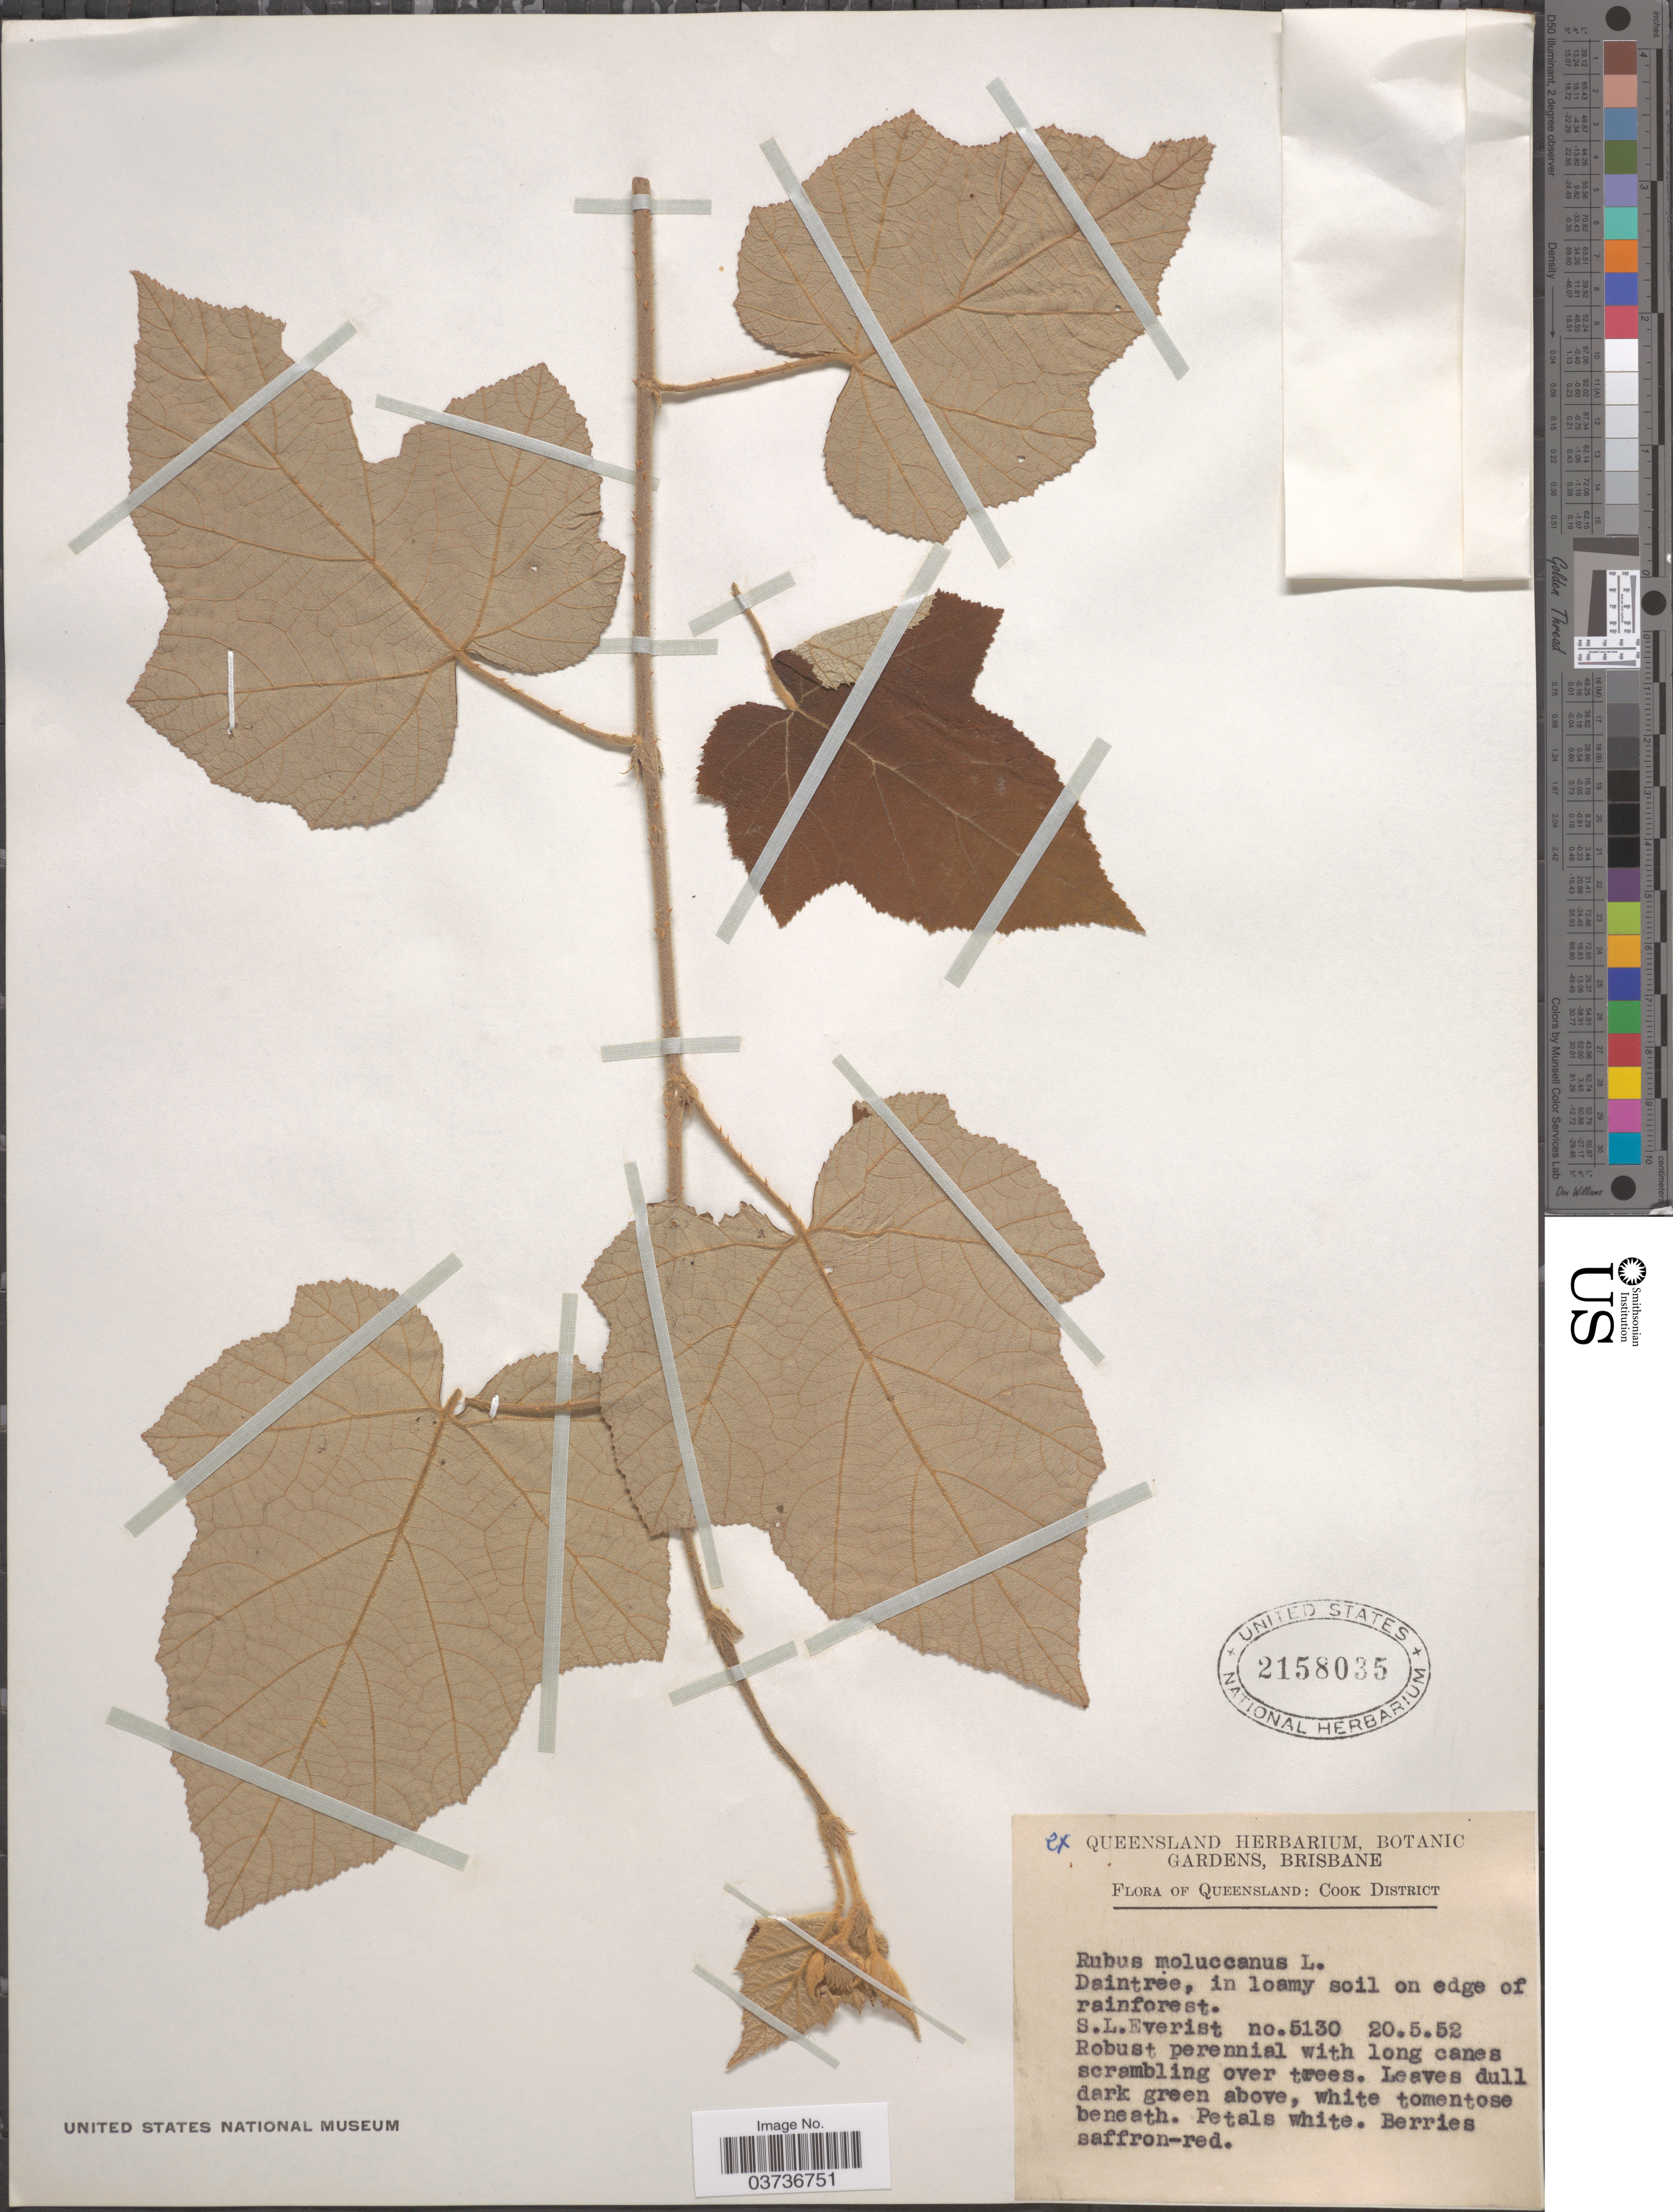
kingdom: Plantae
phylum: Tracheophyta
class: Magnoliopsida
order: Rosales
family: Rosaceae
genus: Rubus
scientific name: Rubus moluccanus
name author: L.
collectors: S. Everist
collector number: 5130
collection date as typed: Transcribed d/m/y: 20/5/52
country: Australia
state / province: Queensland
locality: Cook District. Daintree, in loamy soil on edge of rainforest.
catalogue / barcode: US 2158035